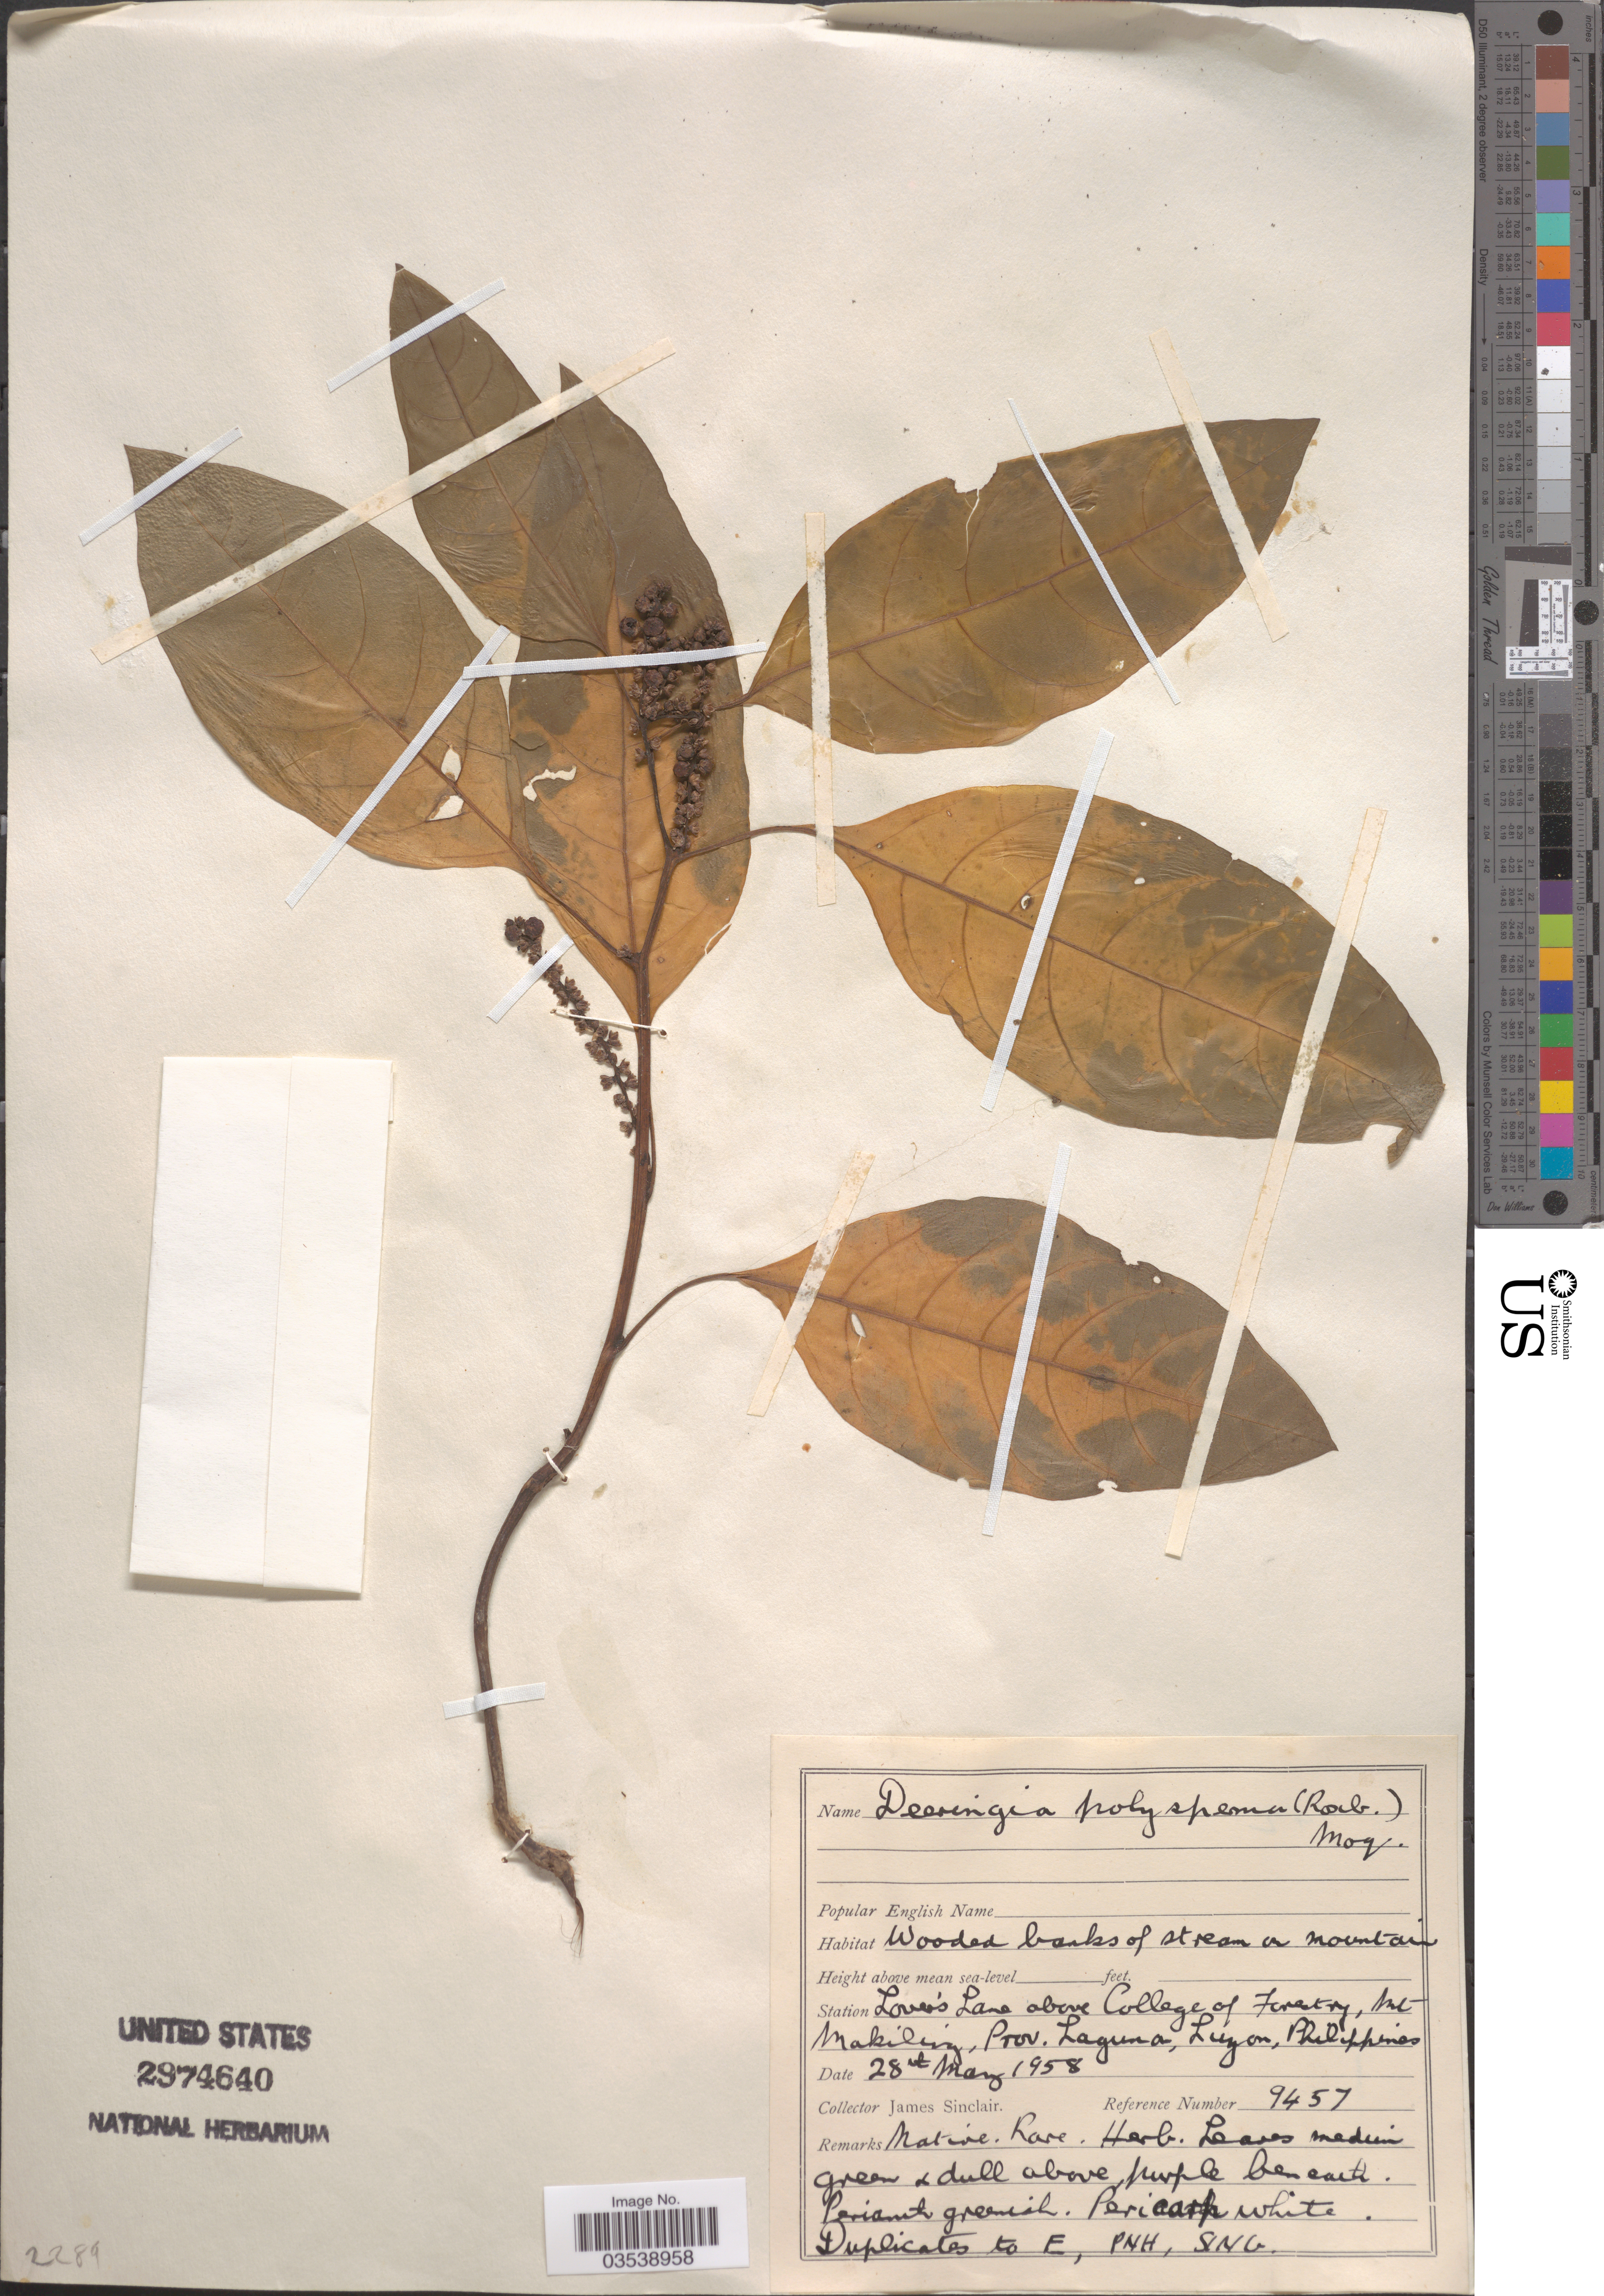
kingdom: Plantae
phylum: Tracheophyta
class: Magnoliopsida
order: Caryophyllales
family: Amaranthaceae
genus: Deeringia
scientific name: Deeringia polysperma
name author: (Roxb.) Moq.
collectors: J. Sinclair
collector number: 9457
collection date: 1958-05-28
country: Philippines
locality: Station Lover's Lane above College of Forestry, Mt Makiling, Prov. Laguna, Luzon.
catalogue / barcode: US 2974640